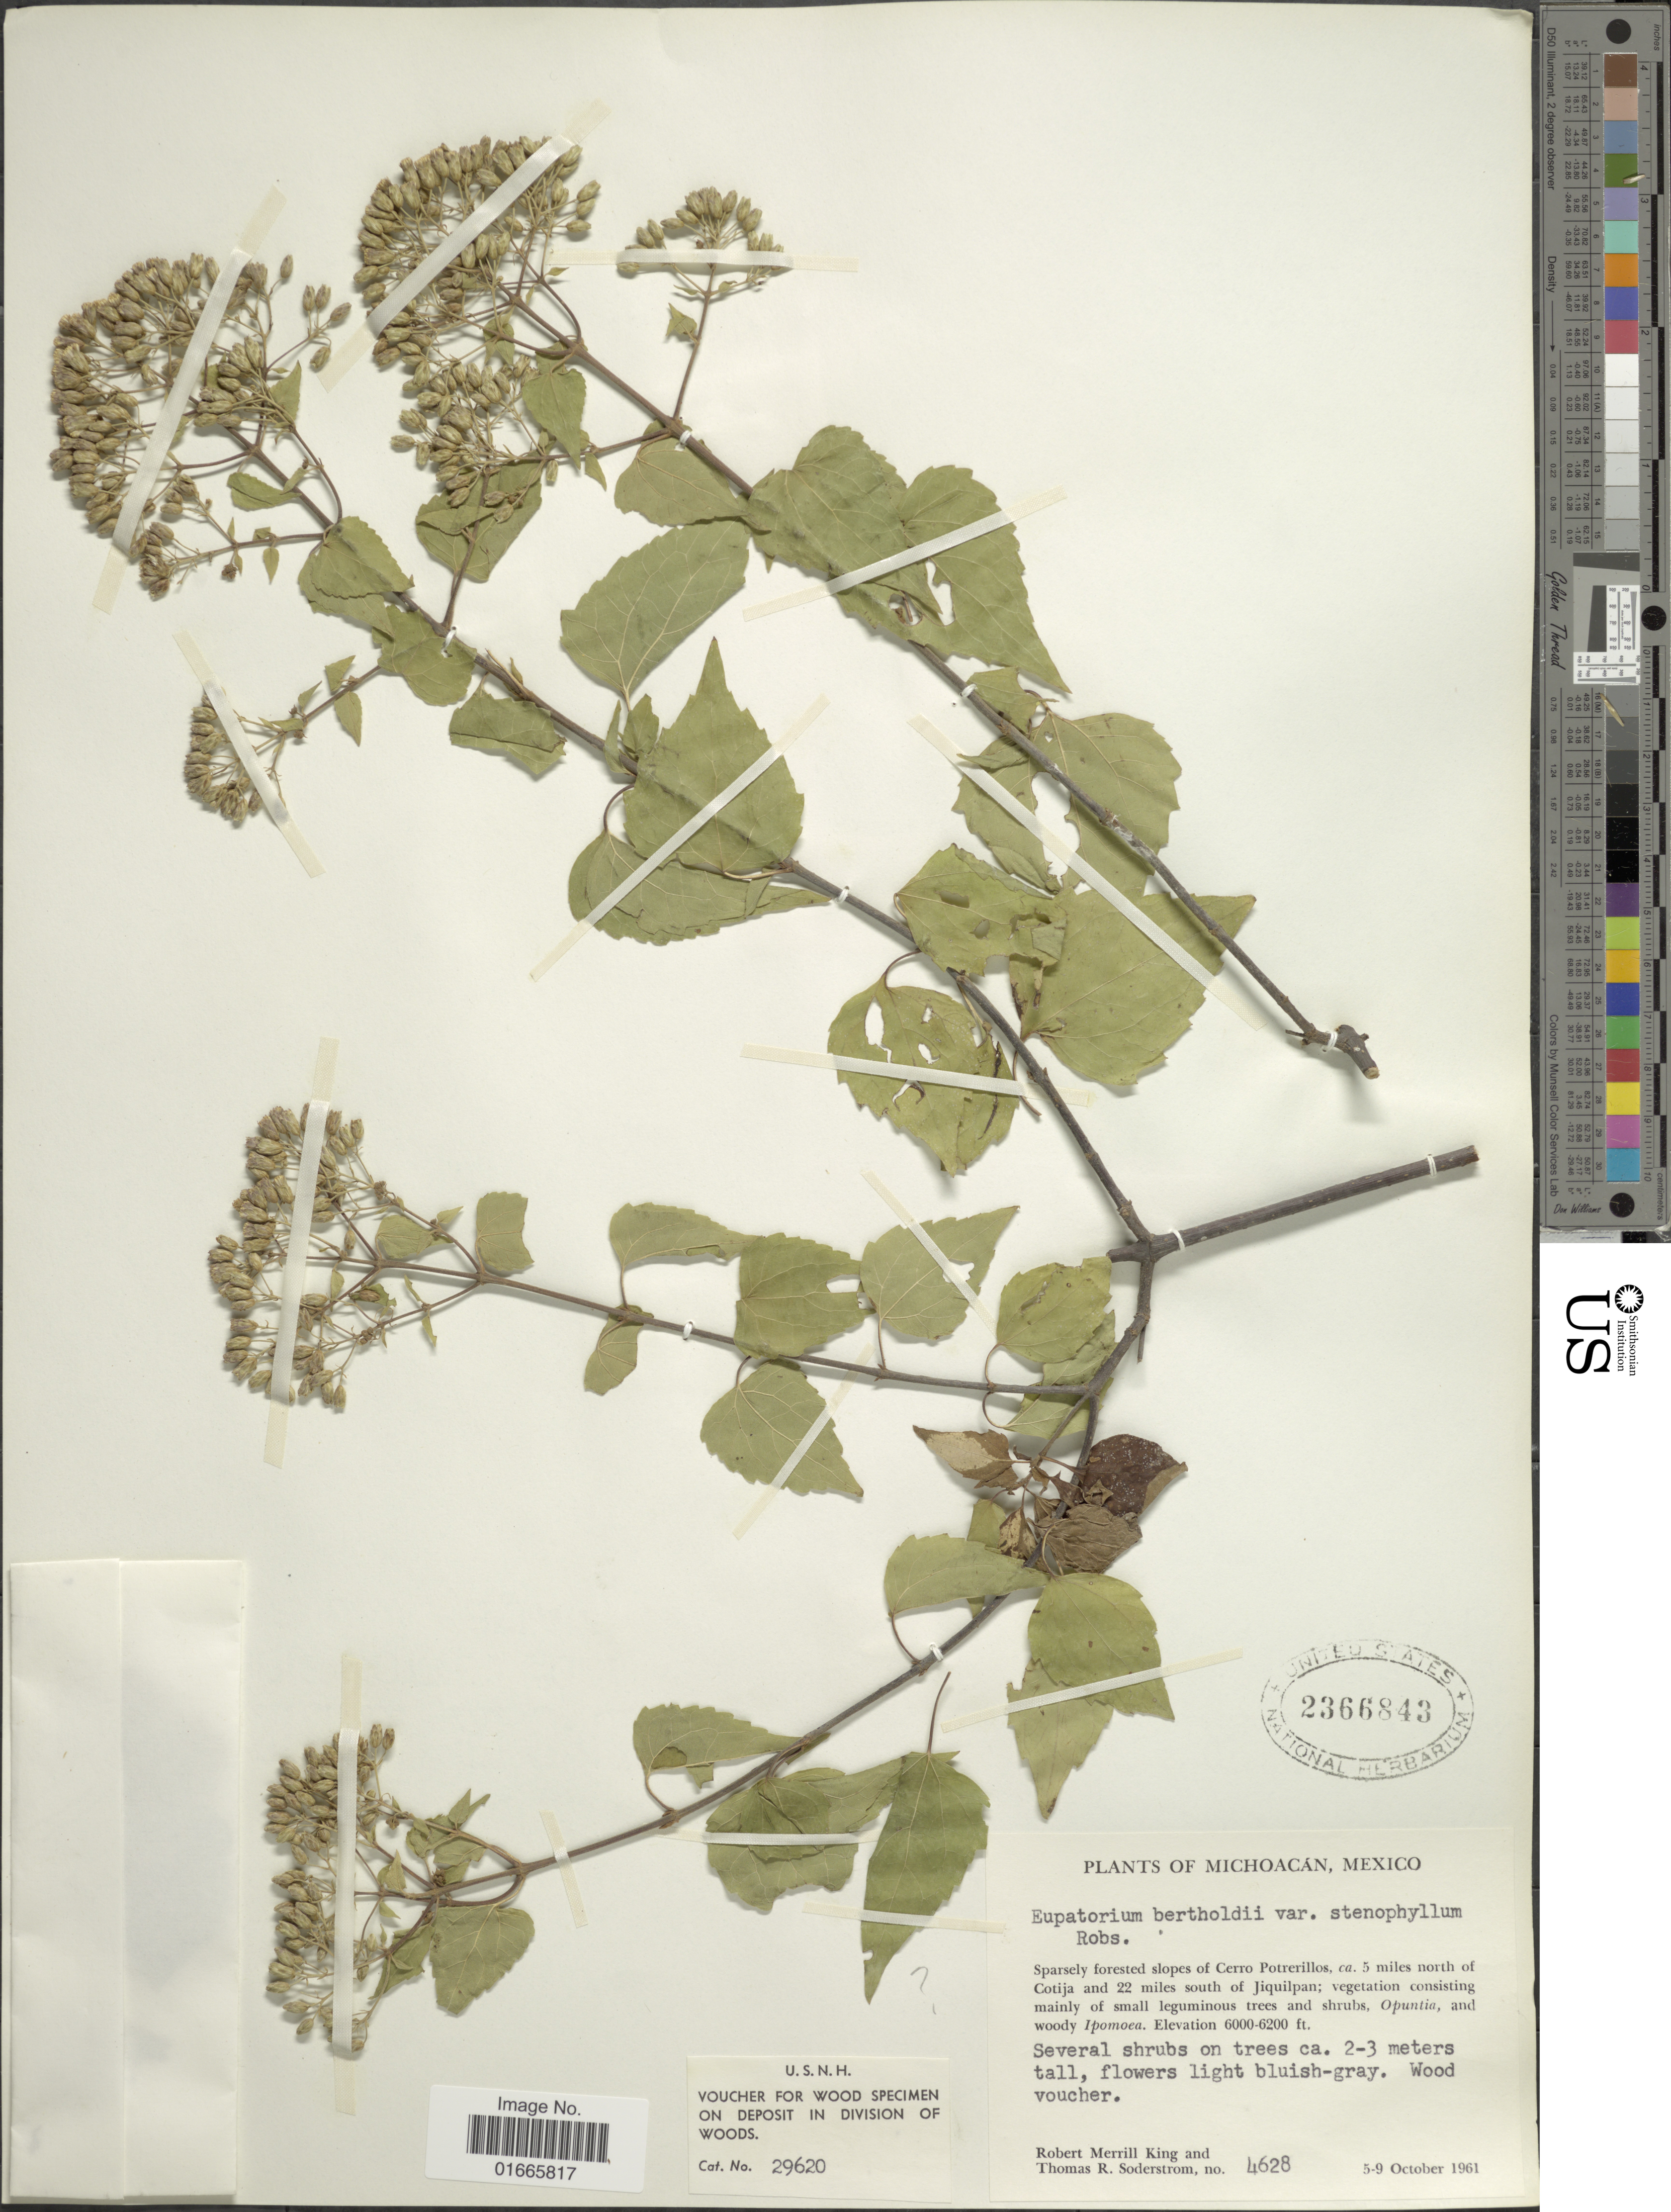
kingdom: Plantae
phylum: Tracheophyta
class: Magnoliopsida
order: Asterales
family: Asteraceae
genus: Chromolaena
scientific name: Chromolaena collina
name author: (DC.) R.M. King & H. Rob.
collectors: R. M. King & T. R. Soderstrom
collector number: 4682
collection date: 1961-10-05/1961-10-09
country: Mexico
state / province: Michoacán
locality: Ca. 5 miles north of Cotija and 22 miles south of Jiquilpan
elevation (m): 1829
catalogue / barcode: US 2366843